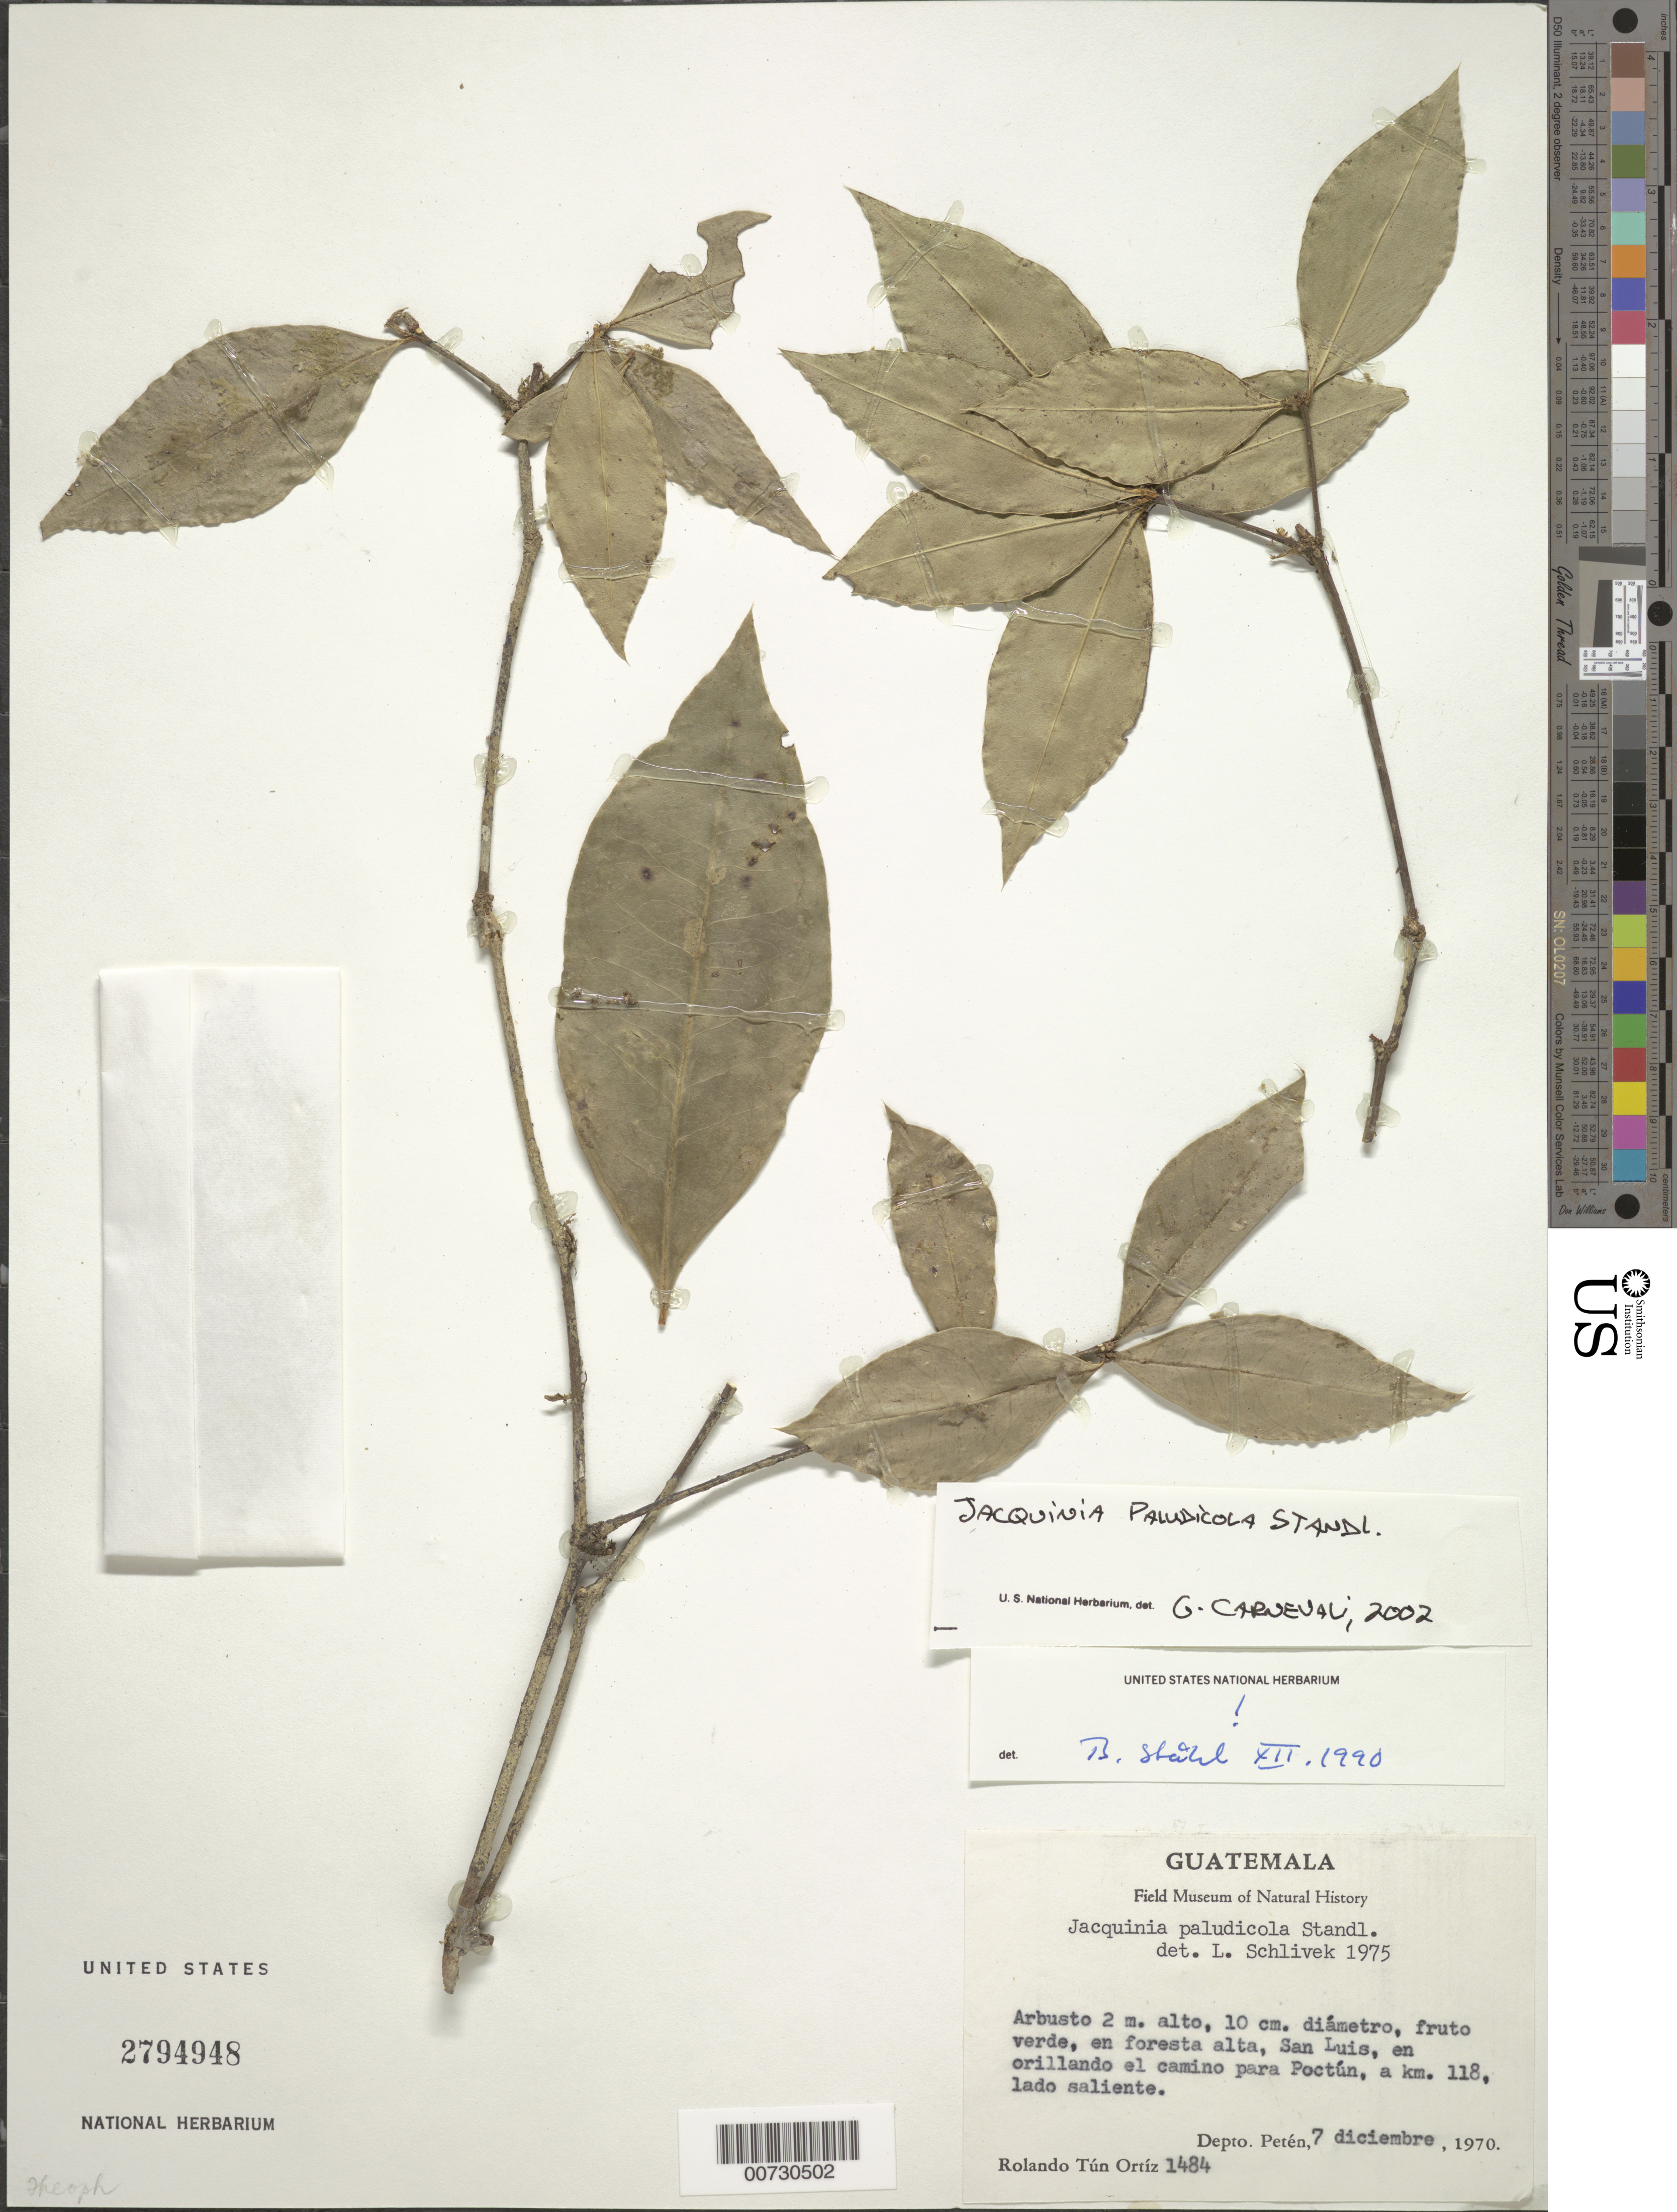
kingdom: Plantae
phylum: Tracheophyta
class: Magnoliopsida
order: Ericales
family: Primulaceae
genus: Jacquinia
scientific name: Jacquinia paludicola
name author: Standl.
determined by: Schlivek, L.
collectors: R. Tún Ortiz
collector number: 1484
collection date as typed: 07 Dec 1970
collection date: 1970-12-07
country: Guatemala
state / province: El Petén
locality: San Luis, on road to Poctun, at km 118, place SW, ca 10m from the road.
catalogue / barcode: US 2794948